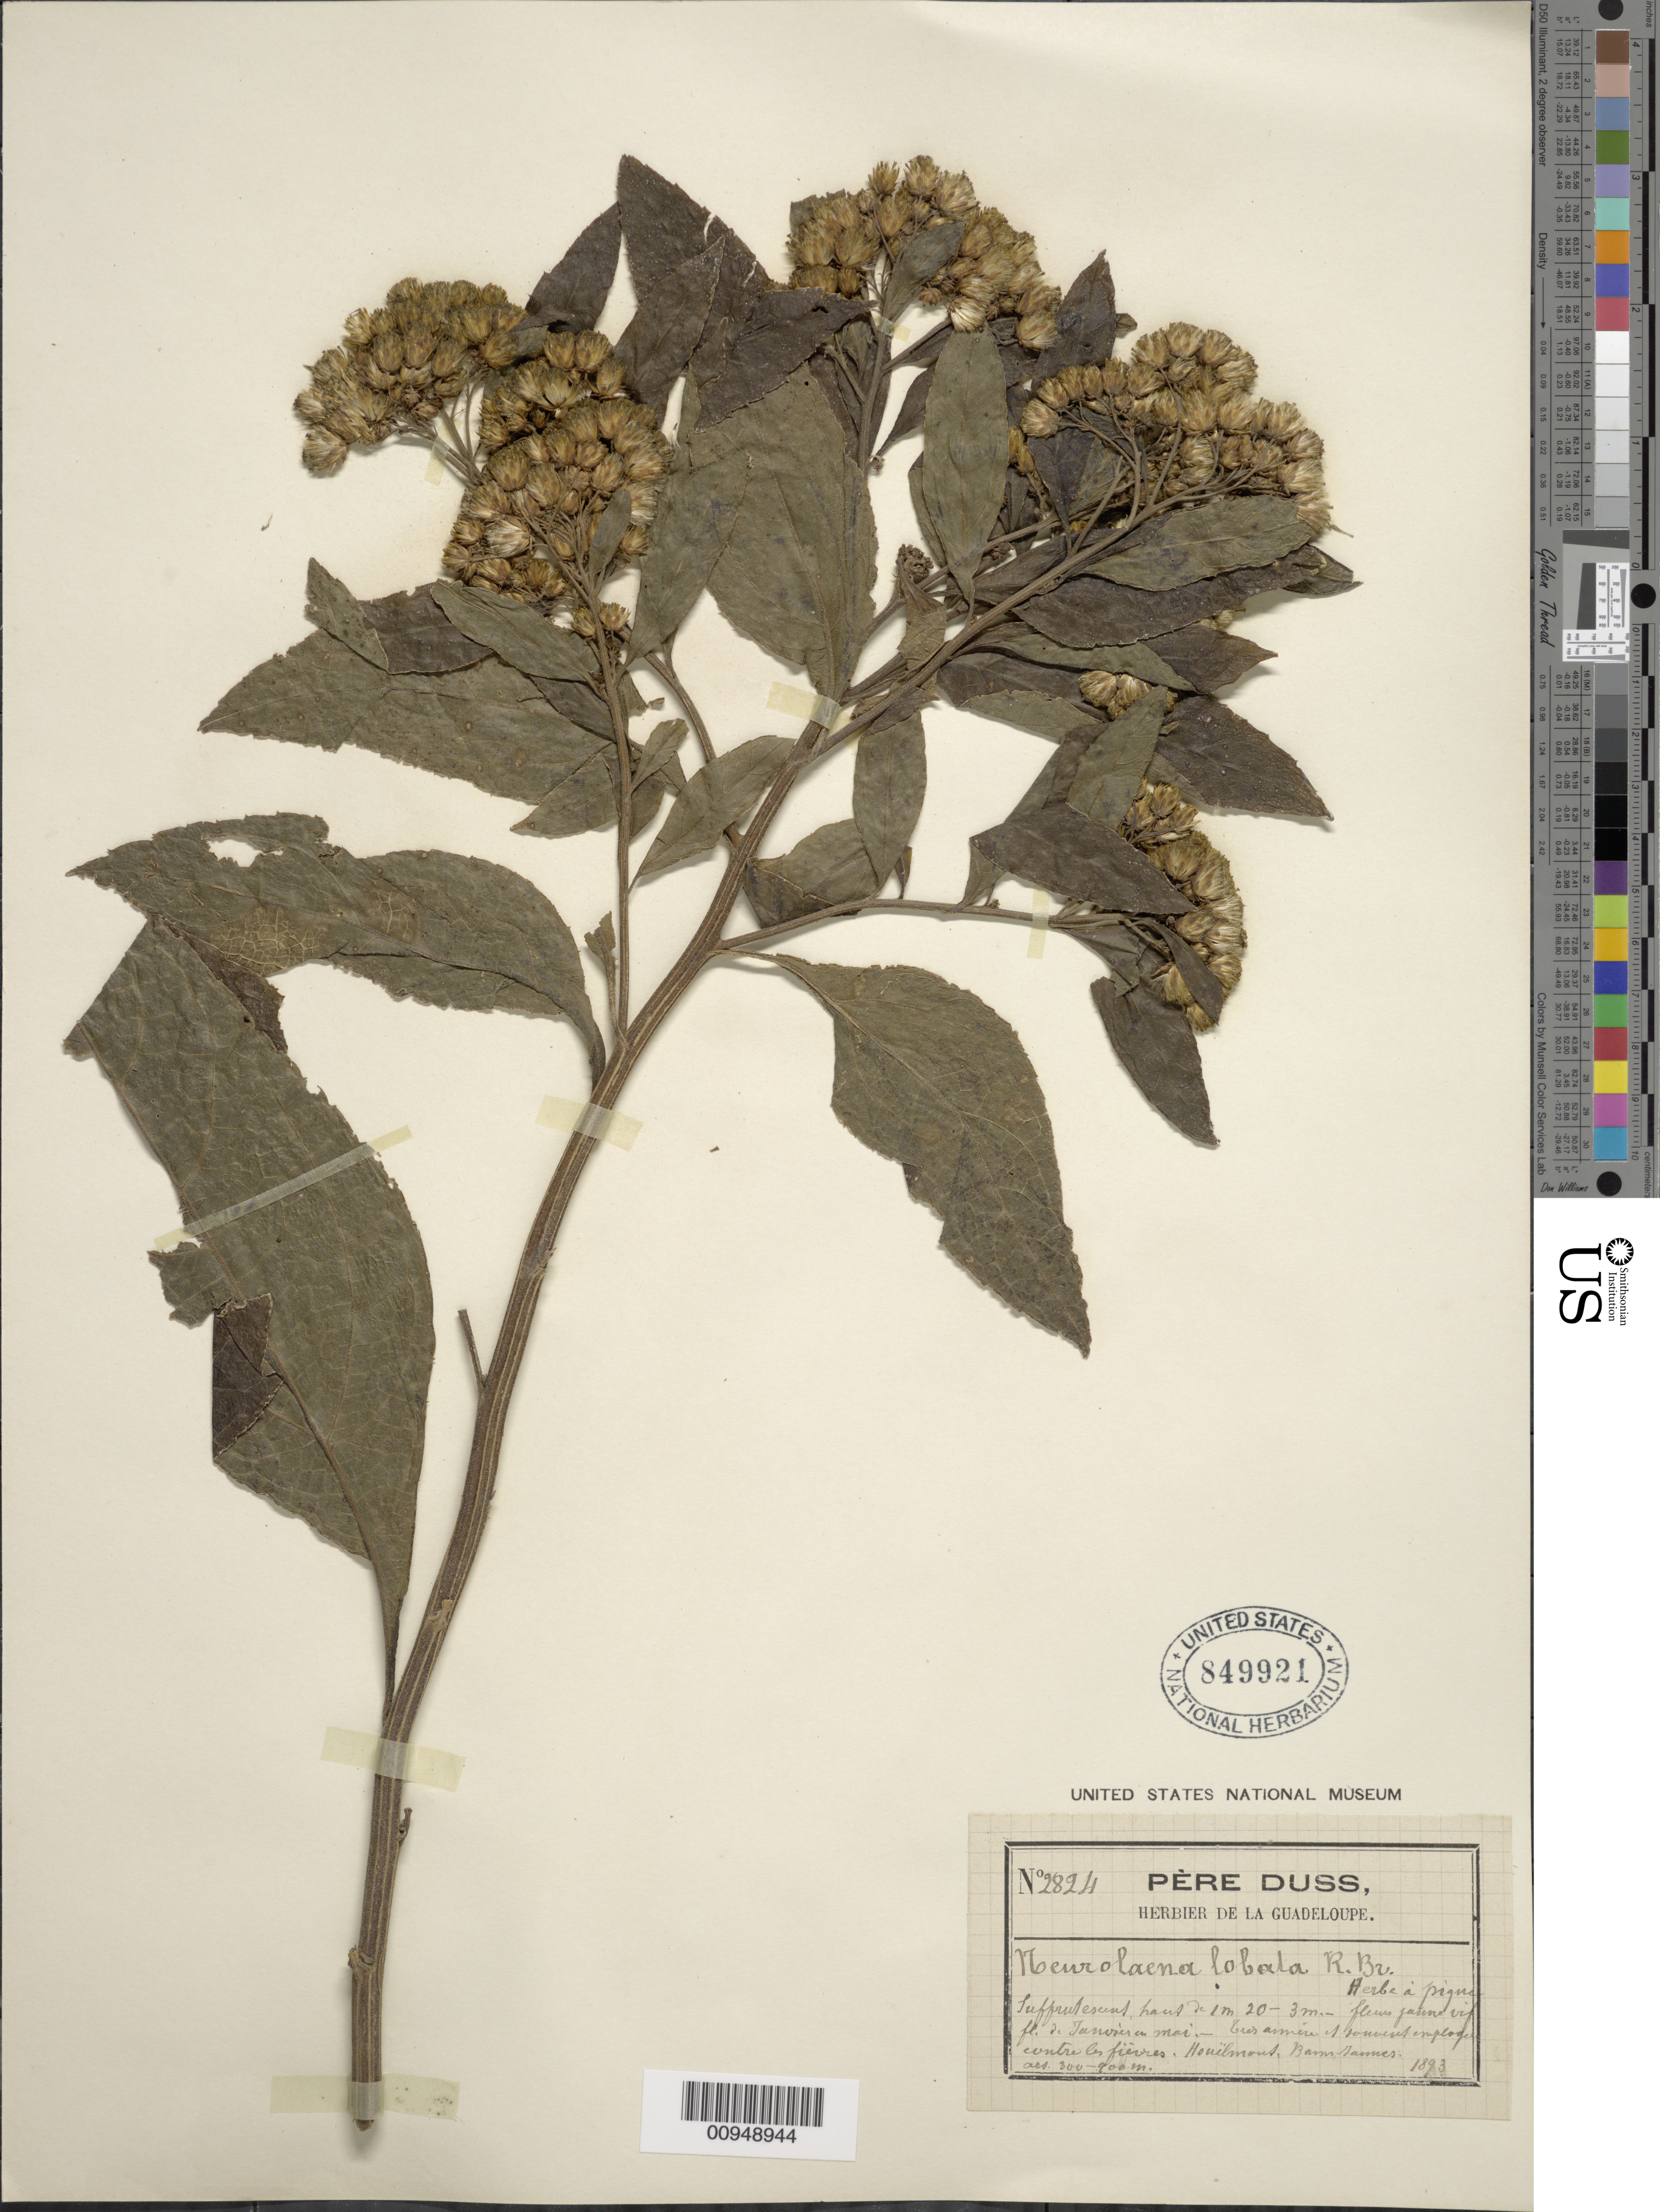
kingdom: Plantae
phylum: Tracheophyta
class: Magnoliopsida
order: Asterales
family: Asteraceae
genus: Neurolaena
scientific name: Neurolaena lobata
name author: (L.) R. Br. ex Cass.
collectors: Père Duss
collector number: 2824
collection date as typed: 1893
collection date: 1893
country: Guadeloupe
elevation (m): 300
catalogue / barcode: US 849921